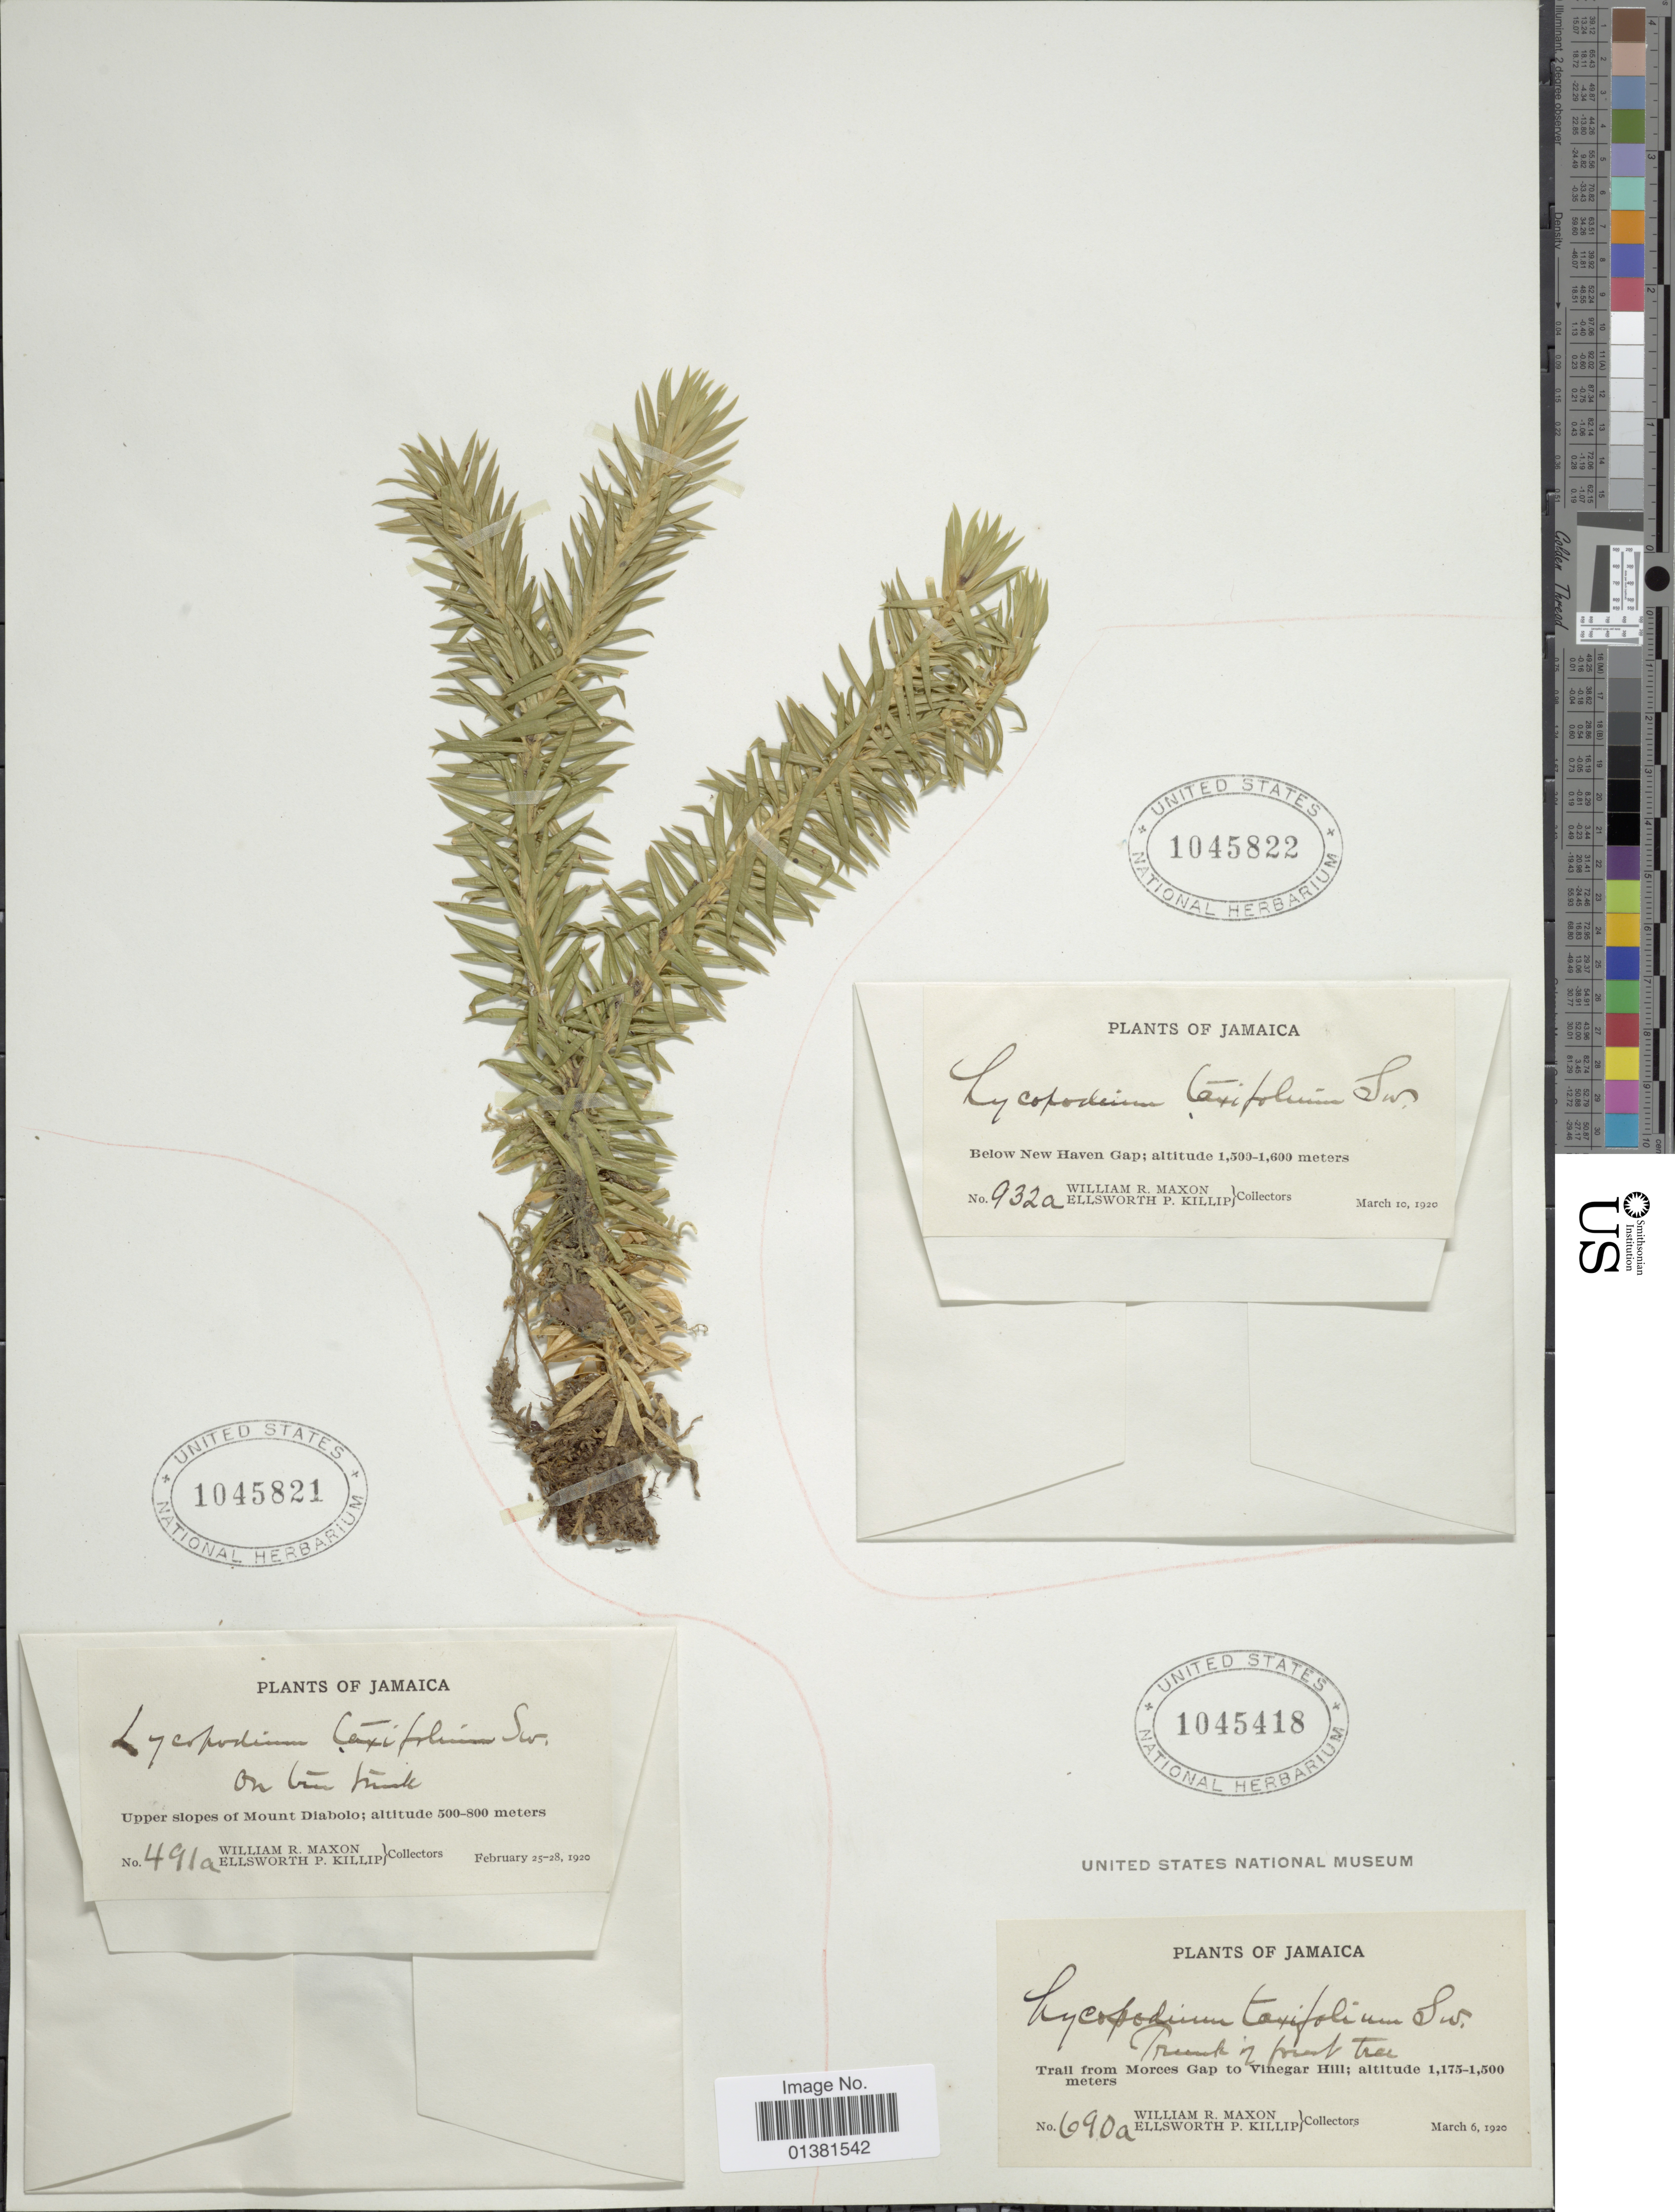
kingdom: Plantae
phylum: Tracheophyta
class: Lycopodiopsida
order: Lycopodiales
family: Lycopodiaceae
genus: Phlegmariurus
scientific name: Phlegmariurus taxifolius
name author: (Sw.) Á. Löve & D. Löve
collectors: W. R. Maxon & E. P. Killip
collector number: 690a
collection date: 1920-03-06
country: Jamaica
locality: Trail from Morces Gap to Vinegar Hill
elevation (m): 1175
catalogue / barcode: US 1045418